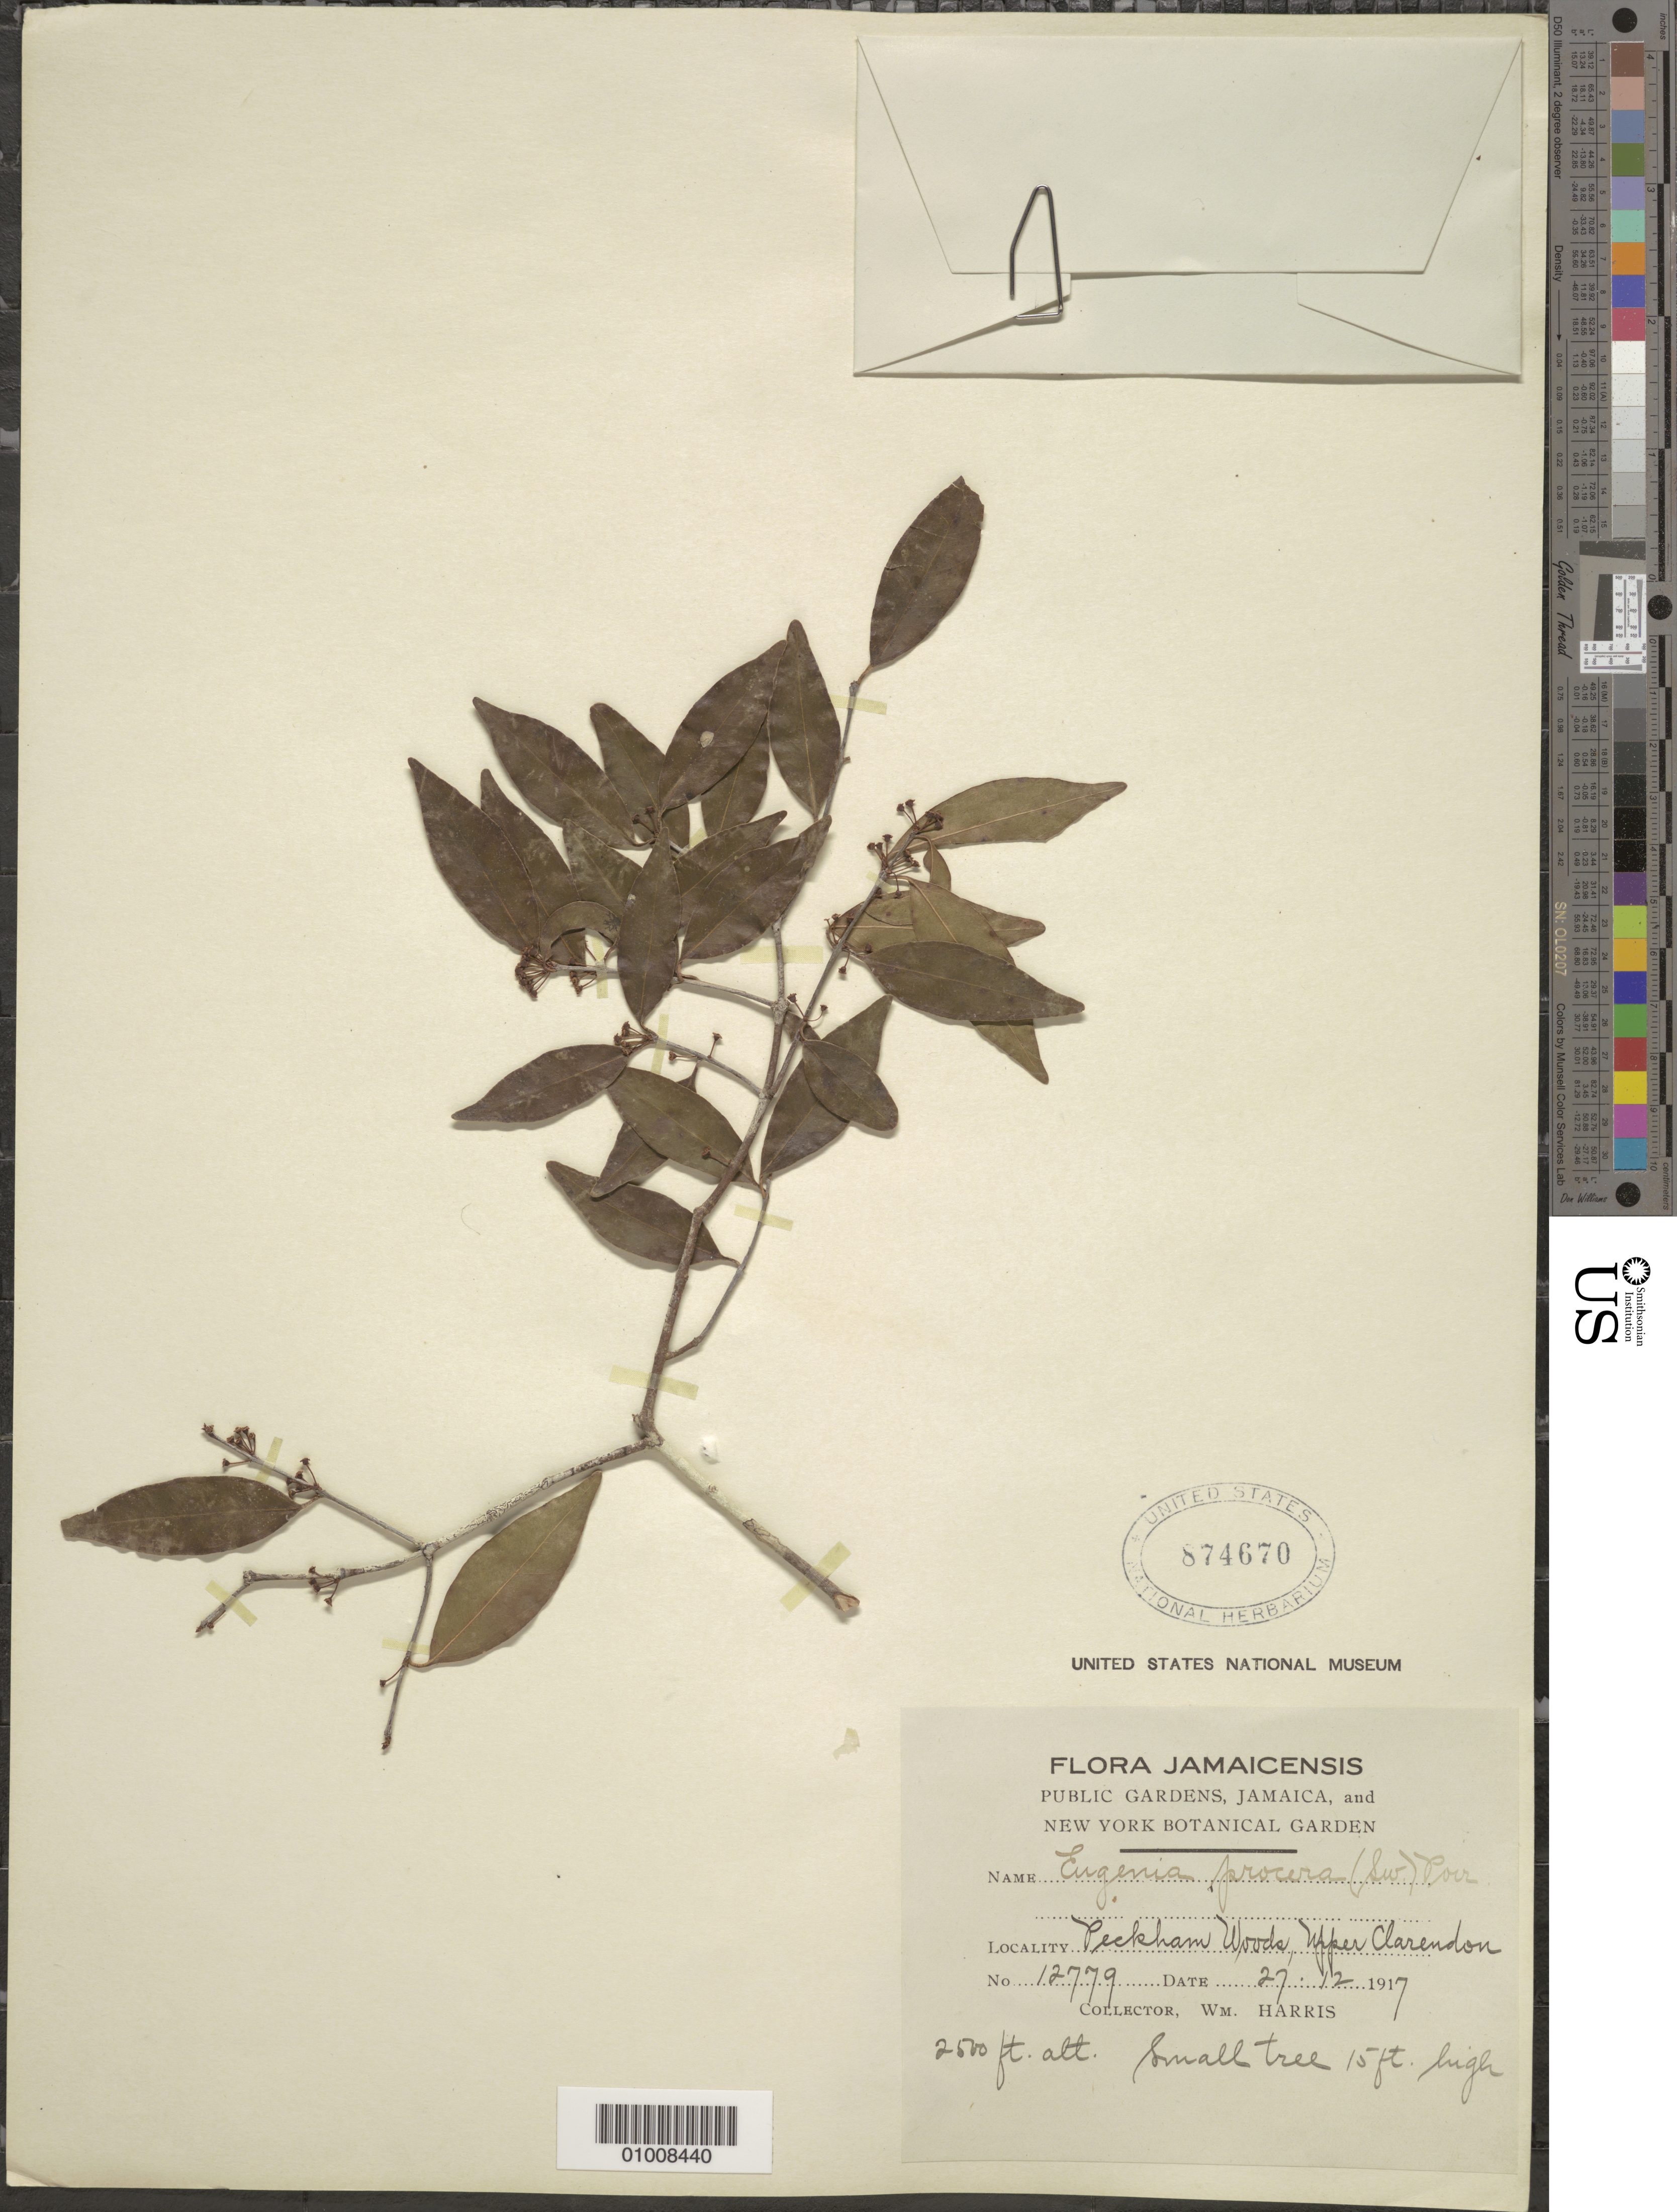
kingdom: Plantae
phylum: Tracheophyta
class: Magnoliopsida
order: Myrtales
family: Myrtaceae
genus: Eugenia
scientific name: Eugenia procera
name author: (Sw.) Poir.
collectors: W. Harris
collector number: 12779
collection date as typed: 27 Dec 1917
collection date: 1917-12-27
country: Jamaica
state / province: Clarendon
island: Jamaica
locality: Peckham Woods, Upper Clarendon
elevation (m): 762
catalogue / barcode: US 874670